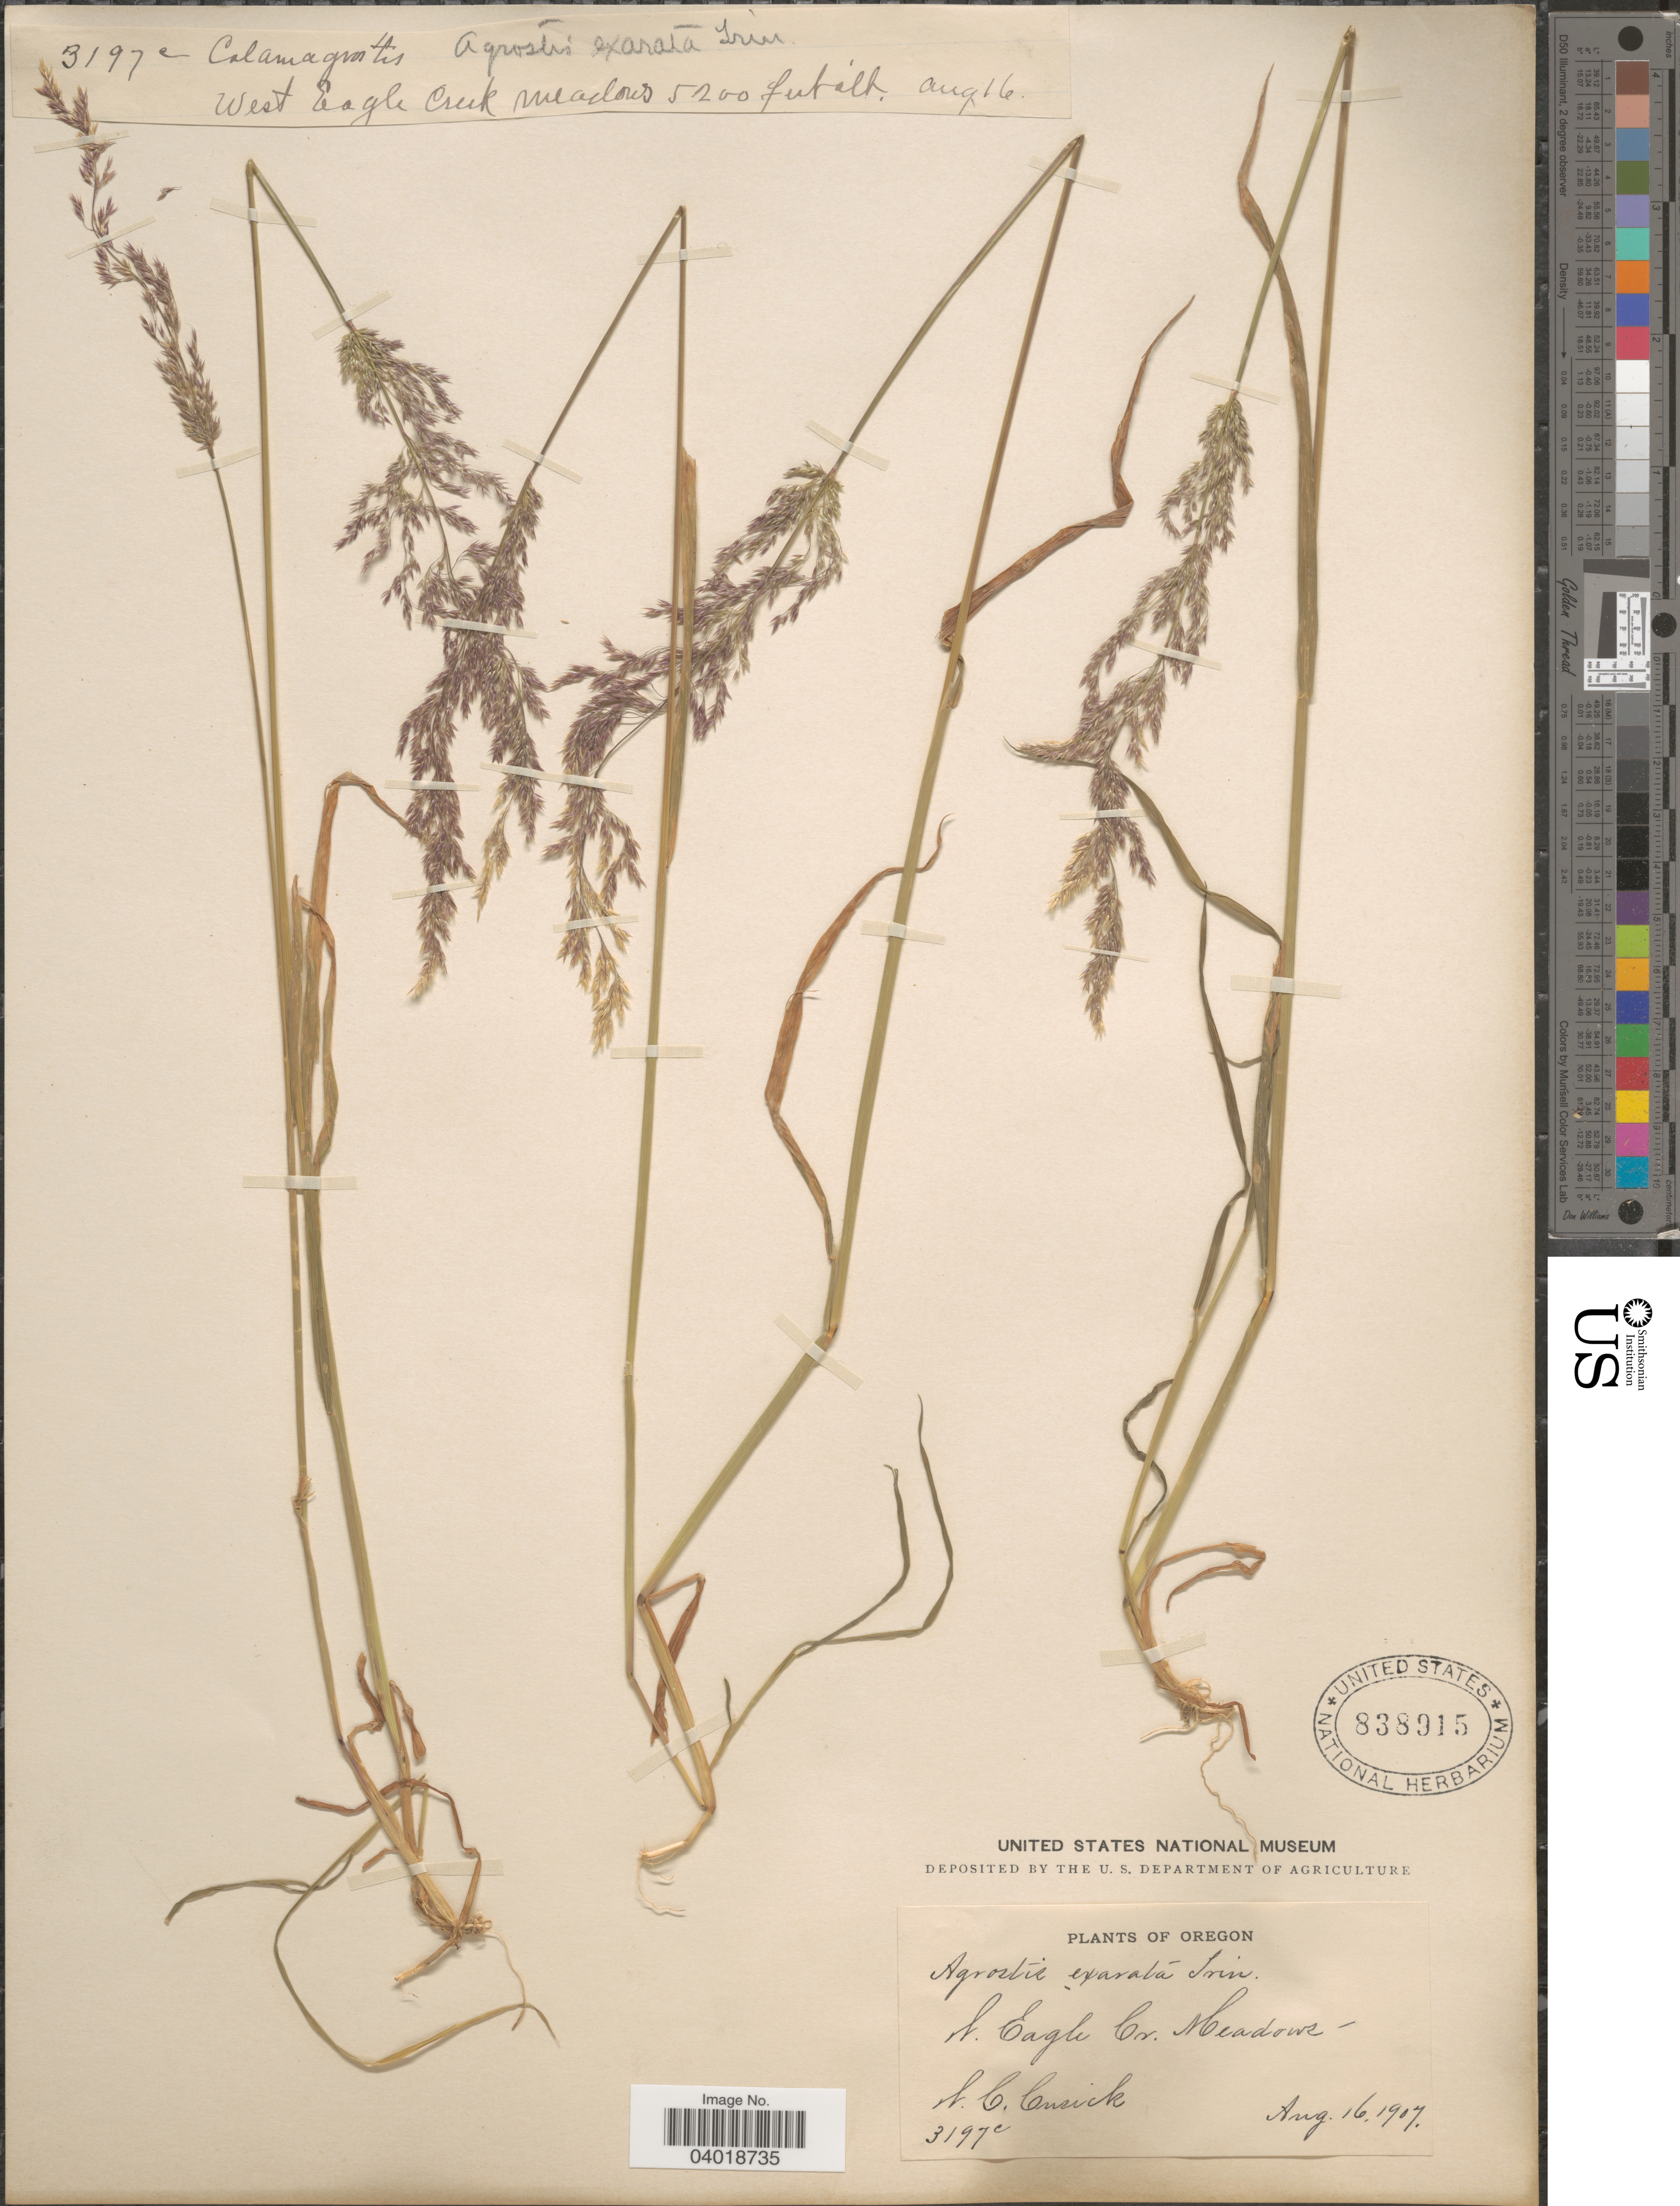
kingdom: Plantae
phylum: Tracheophyta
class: Liliopsida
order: Poales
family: Poaceae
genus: Agrostis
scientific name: Agrostis exarata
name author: Trin.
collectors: W. C. Cusick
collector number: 3197c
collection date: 1907-08-16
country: United States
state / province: Oregon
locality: W. Eagle Cr. Meadows.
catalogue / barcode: US 838915